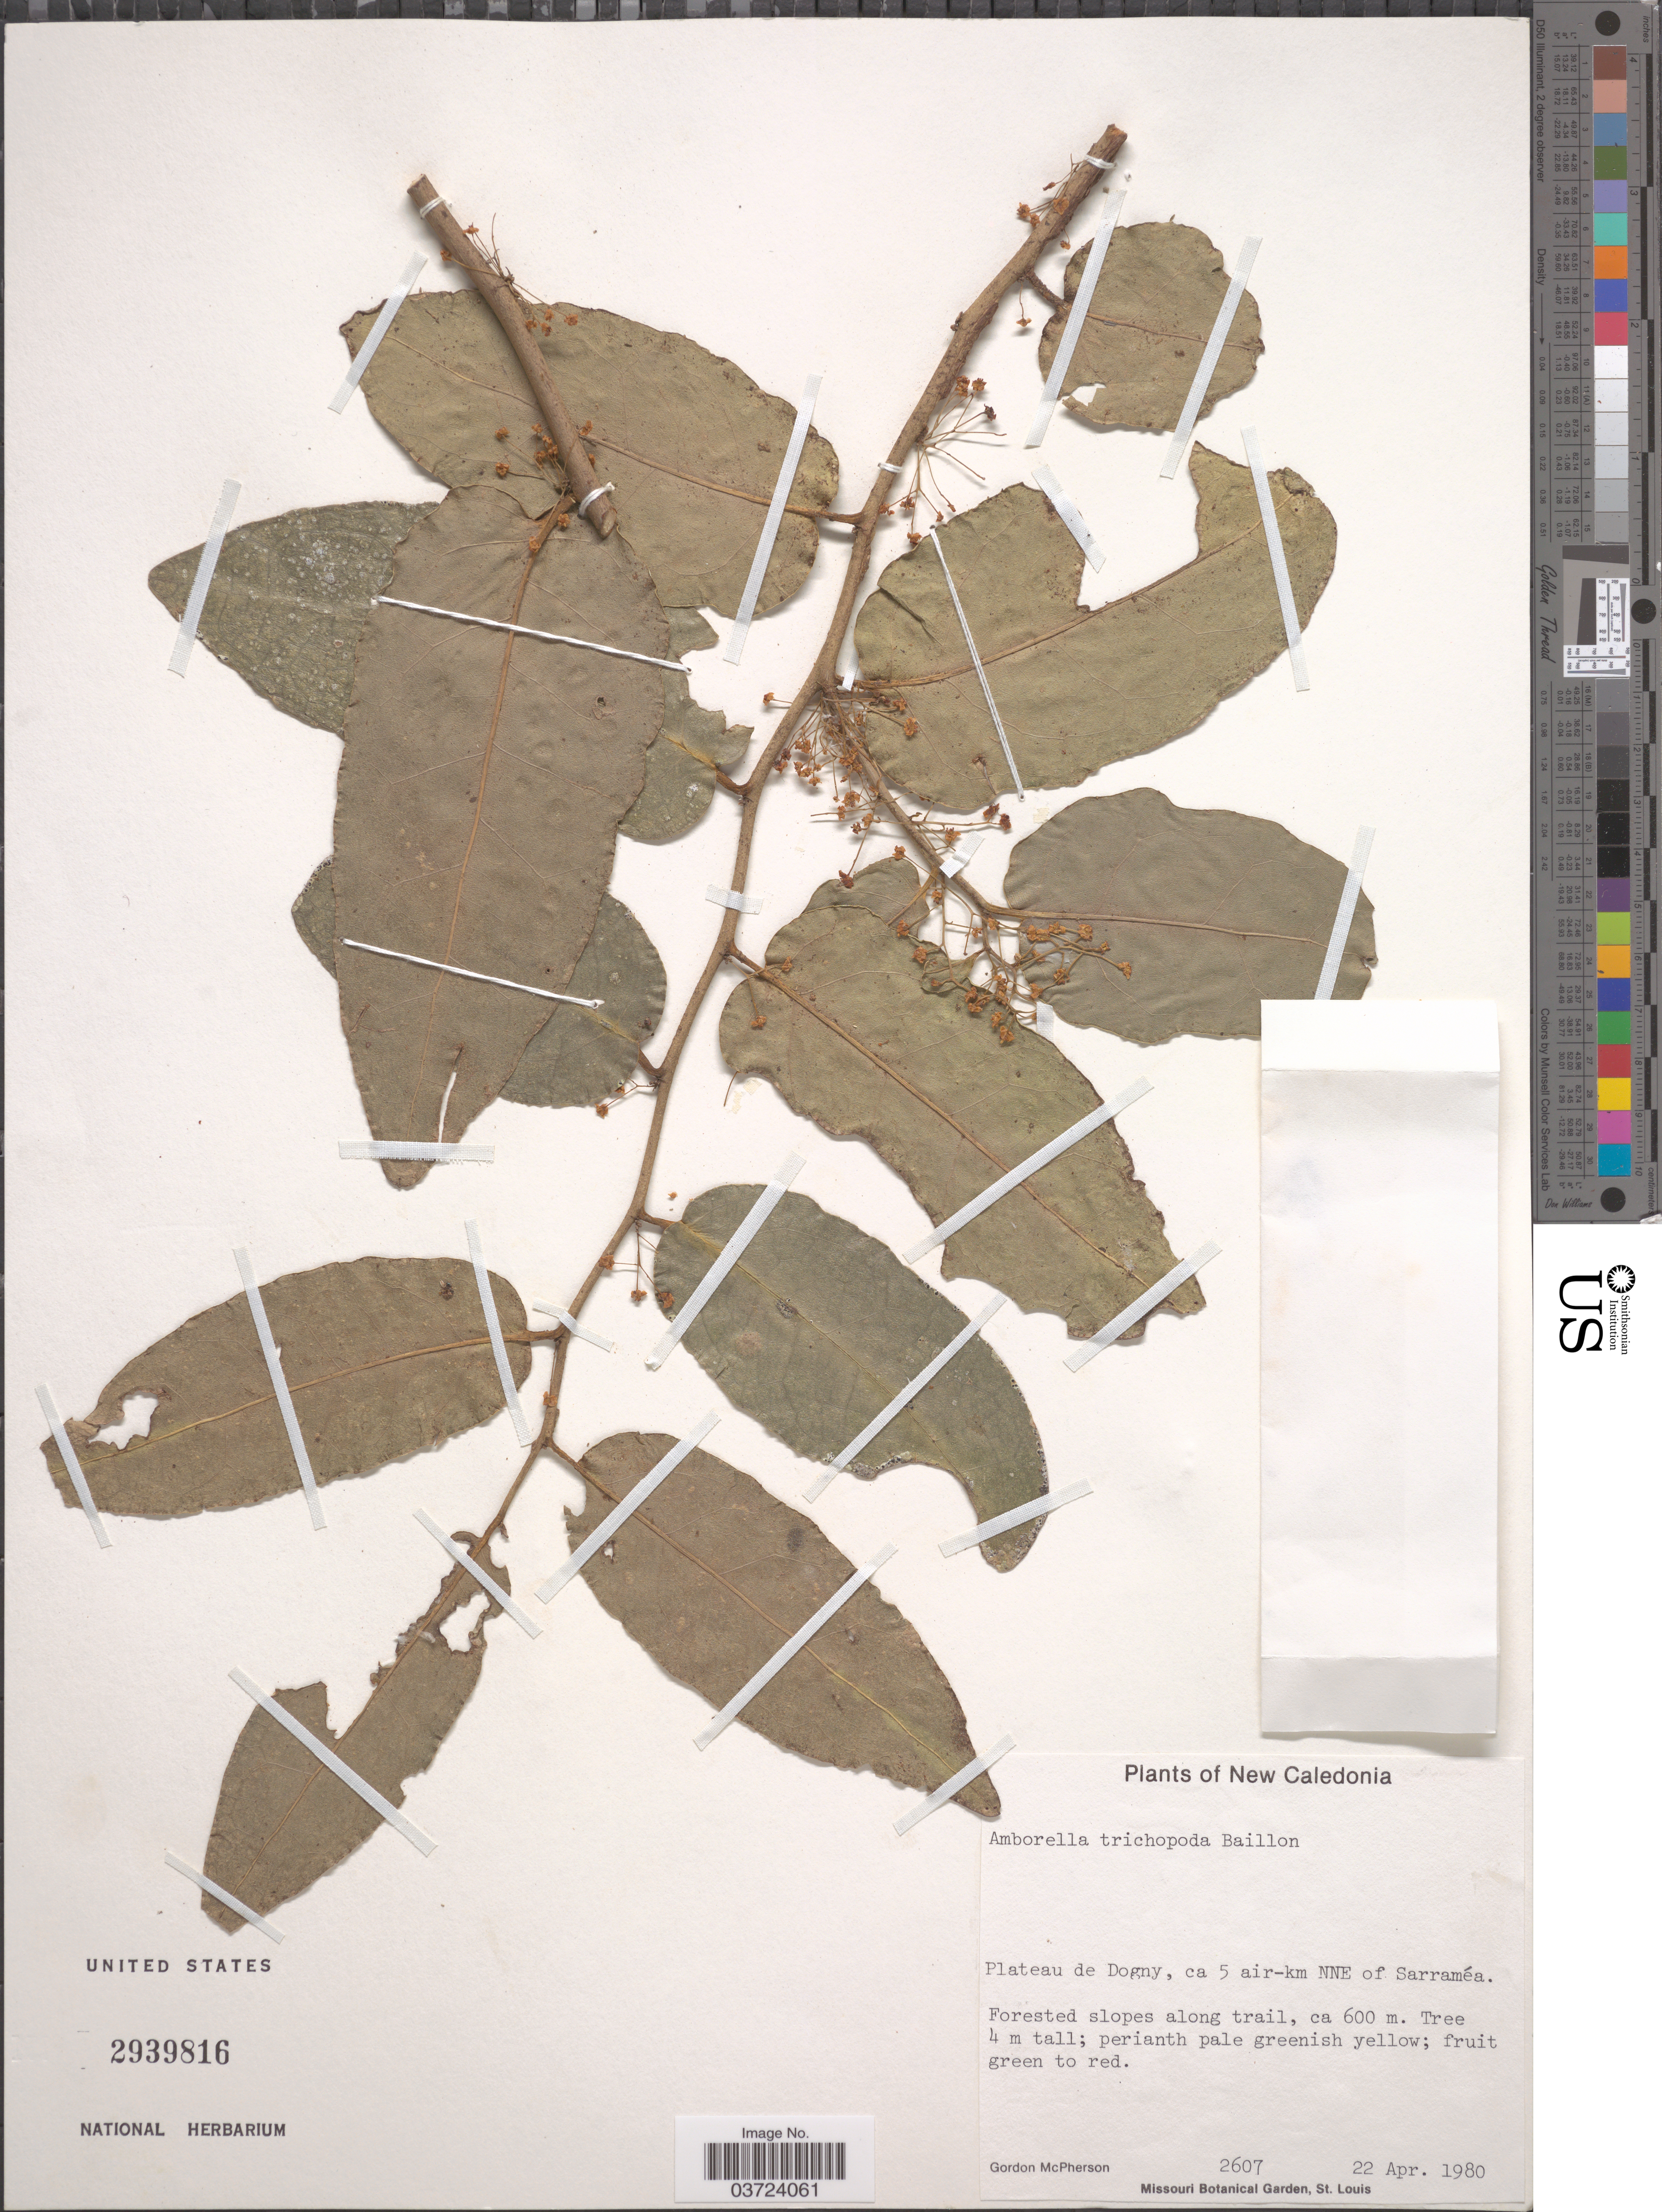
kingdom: Plantae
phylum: Tracheophyta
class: Magnoliopsida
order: Amborellales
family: Amborellaceae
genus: Amborella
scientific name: Amborella trichopoda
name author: Baill.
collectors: G. McPherson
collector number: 2607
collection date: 1980-04-22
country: New Caledonia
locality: Plateau de Dogny, ca 5 air-km NNE of Sarraméa. Along trail.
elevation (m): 600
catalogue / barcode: US 2939816